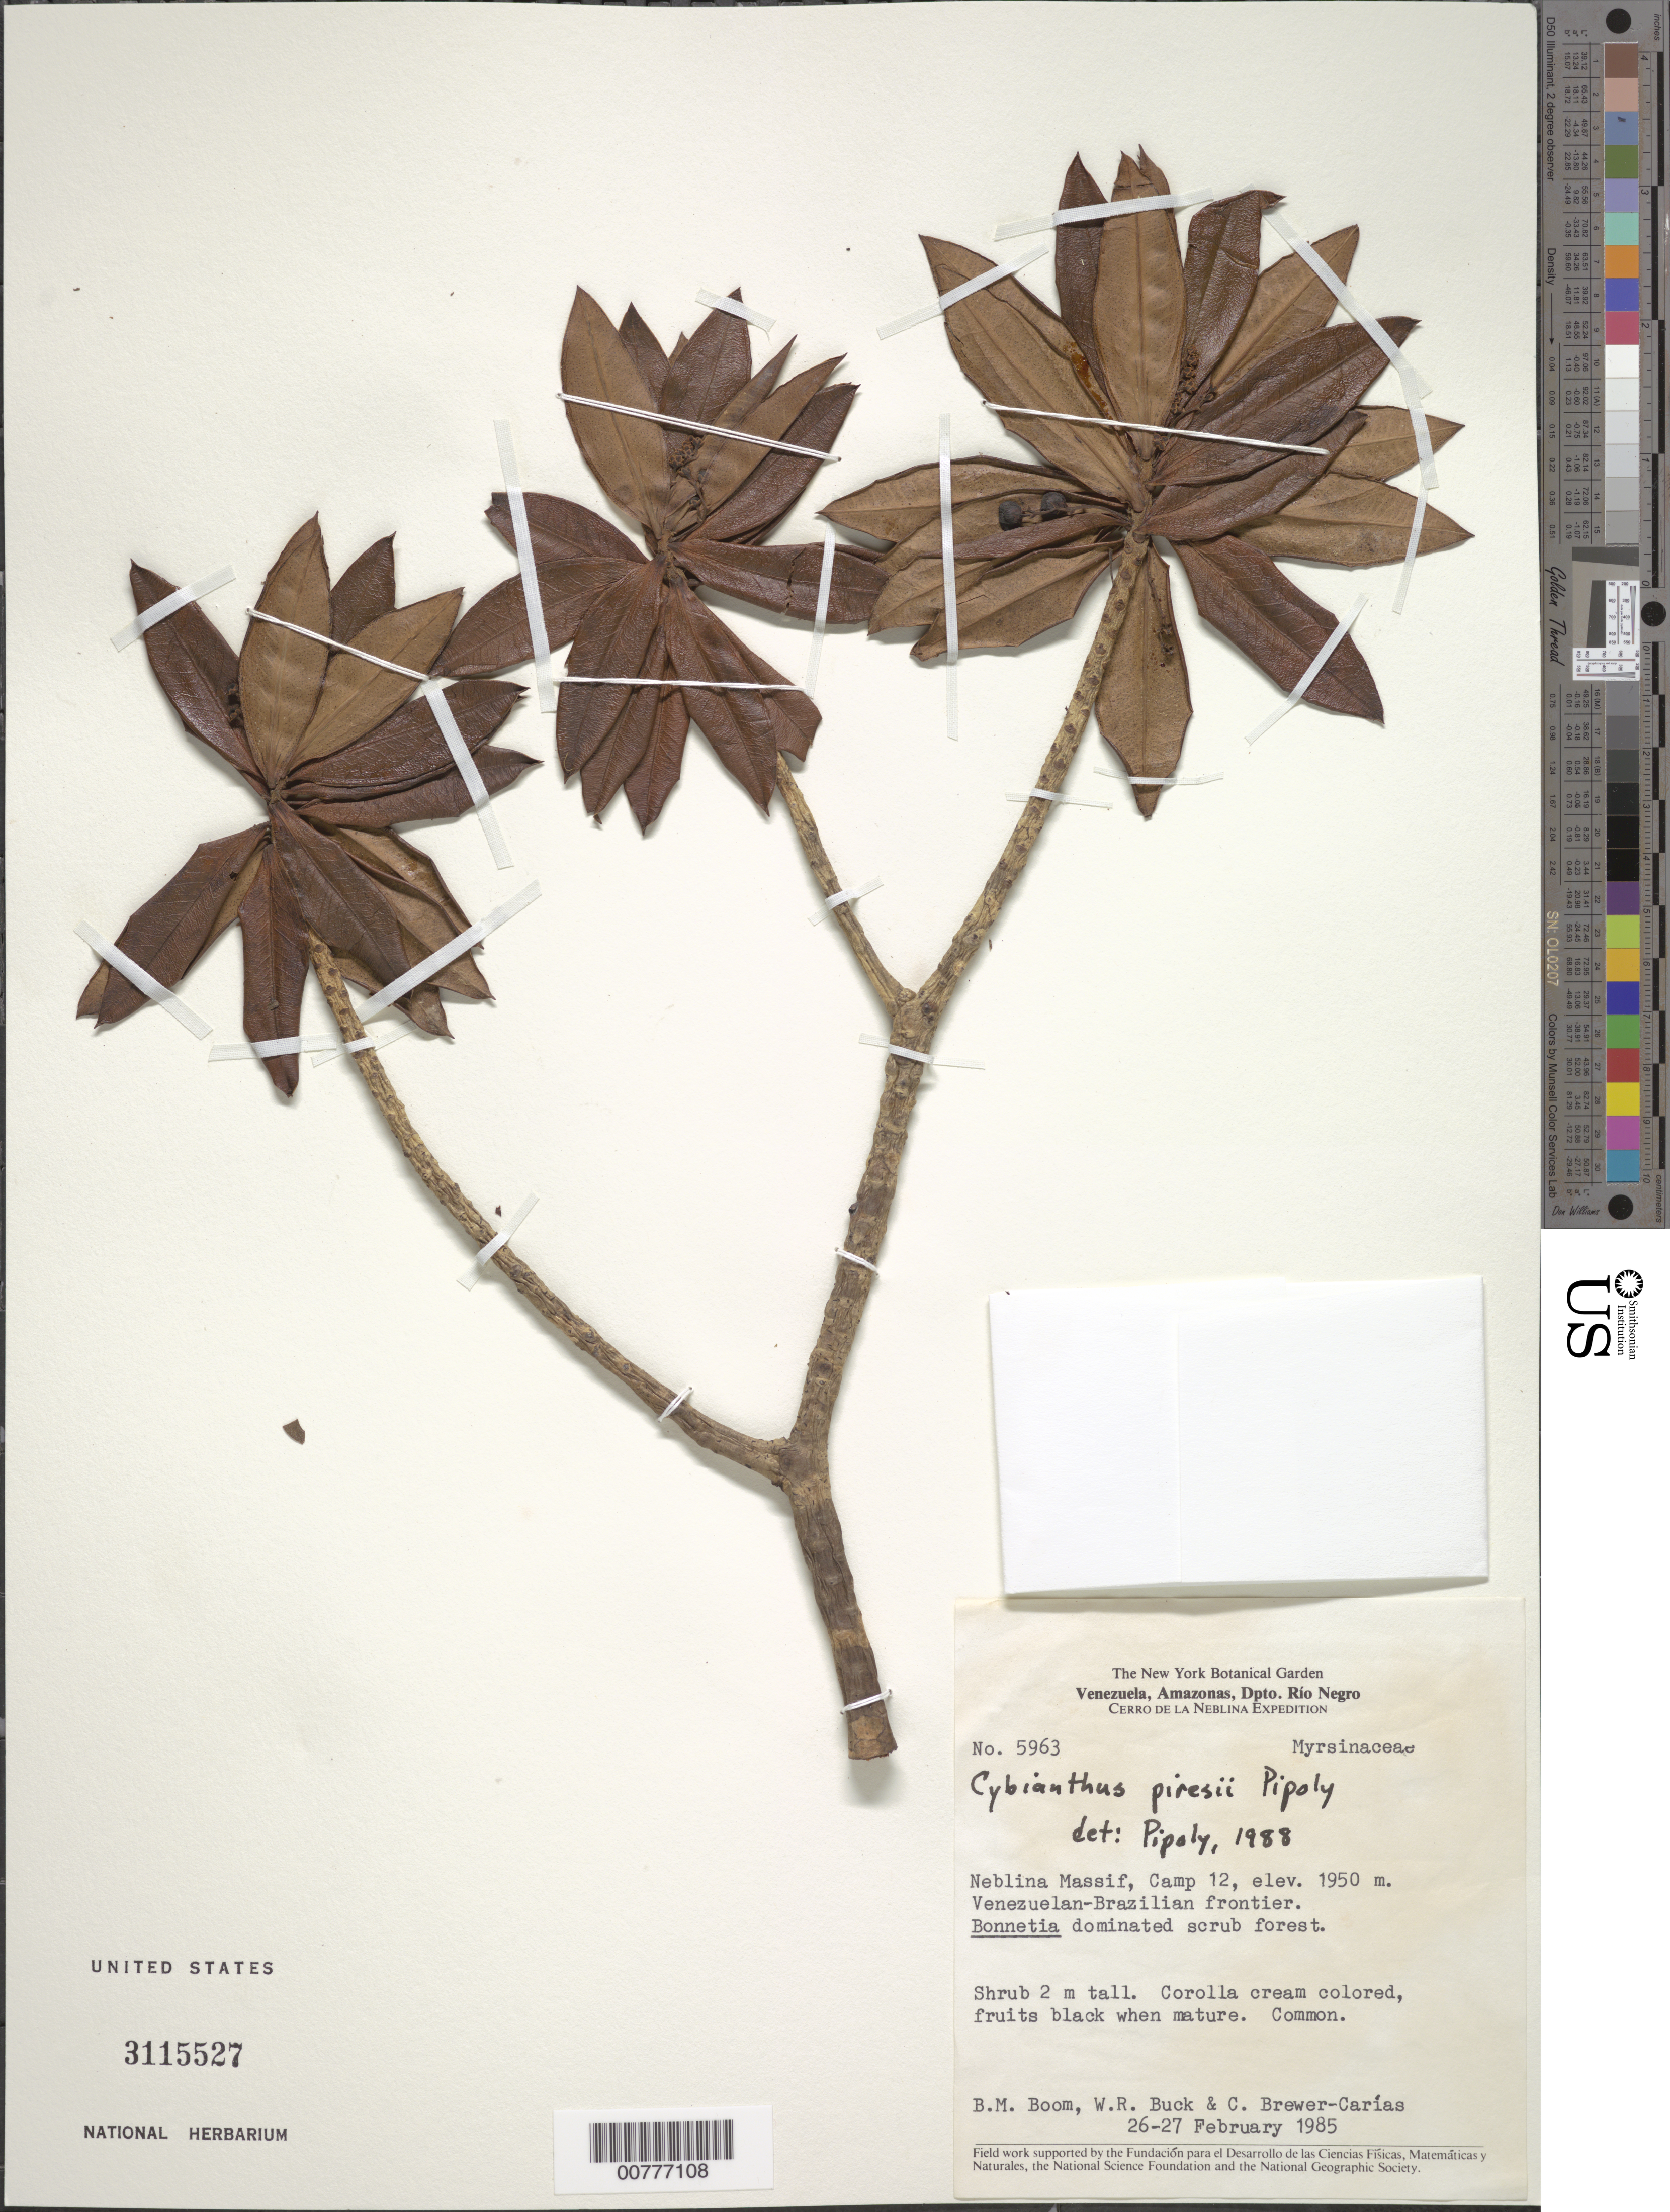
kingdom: Plantae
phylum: Tracheophyta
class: Magnoliopsida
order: Ericales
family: Primulaceae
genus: Cybianthus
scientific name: Cybianthus piresii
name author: Pipoly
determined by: Pipoly, J. J., III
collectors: B. M. Boom, W. R. Buck & C. Brewer-Carias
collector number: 5963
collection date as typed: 26-Feb-85 to 27-Feb-85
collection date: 1985-02-26/1985-02-27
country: Venezuela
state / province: Amazonas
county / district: Río Negro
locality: Neblina Massif, Camp 12, Venezuelan-Brazilian frontier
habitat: Bonnetia dominated scrub forest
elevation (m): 1950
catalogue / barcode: US 3115527